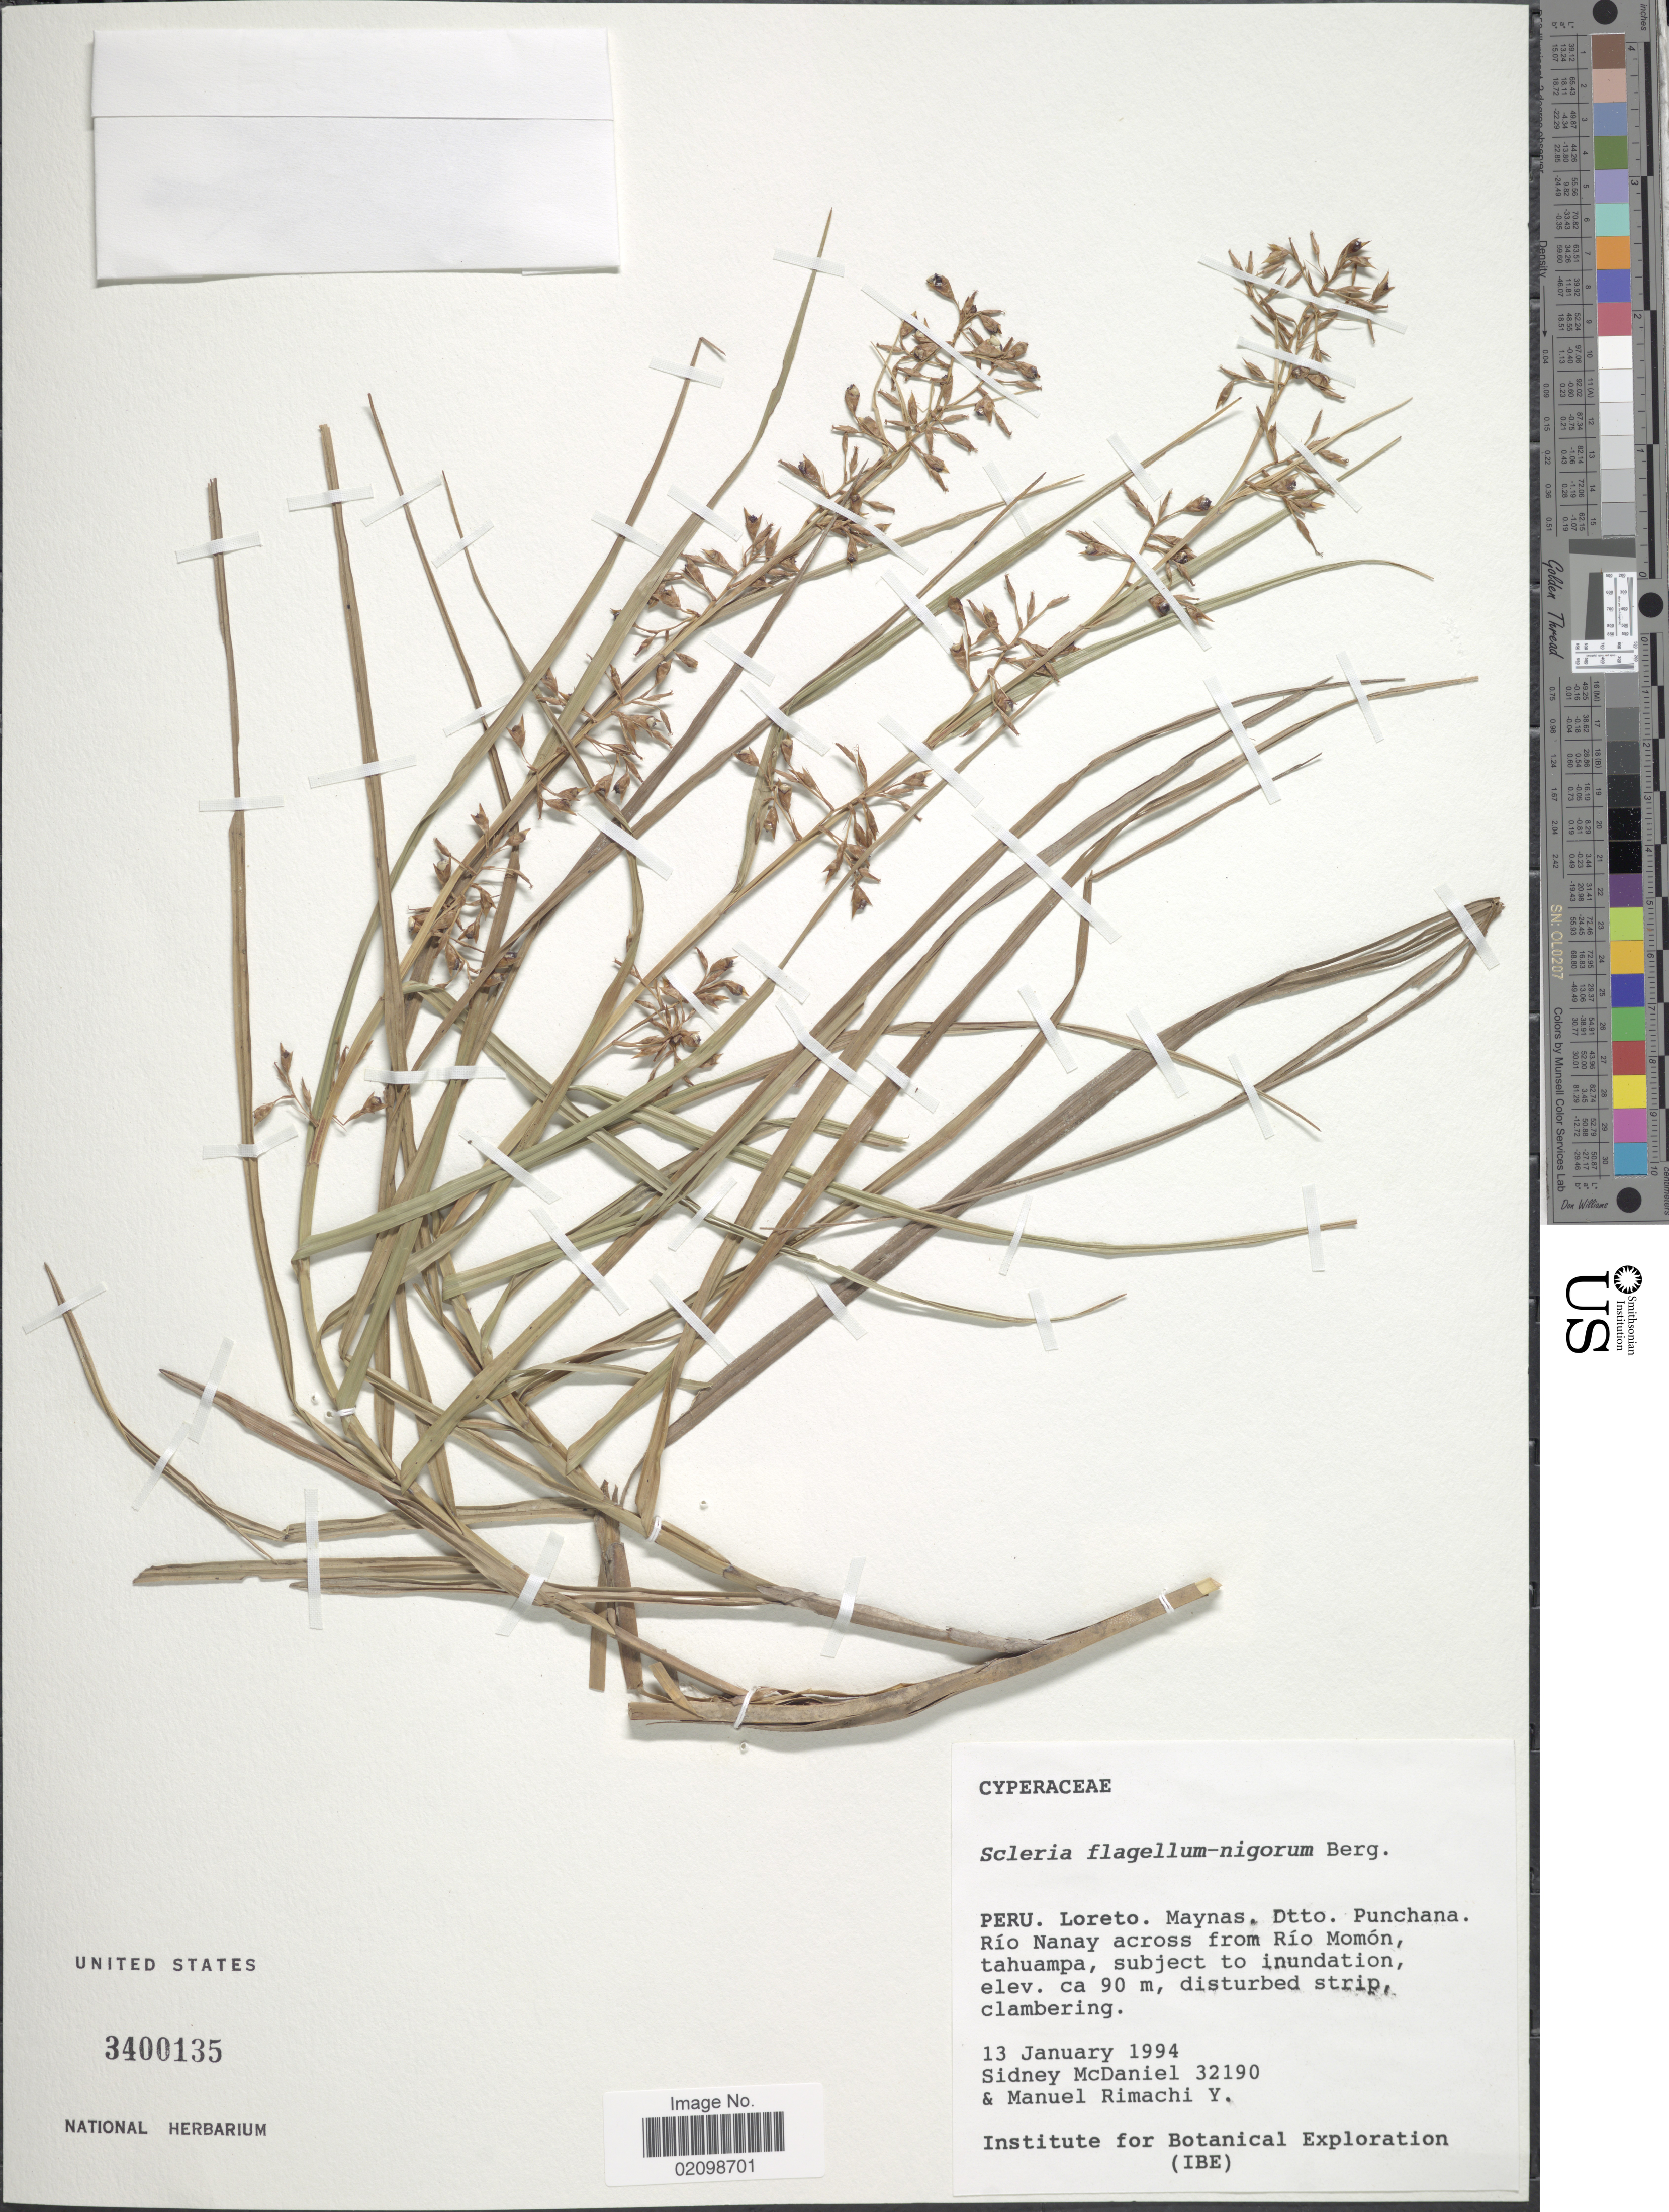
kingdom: Plantae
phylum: Tracheophyta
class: Liliopsida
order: Poales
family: Cyperaceae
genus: Scleria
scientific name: Scleria flagellum-nigrorum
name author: P.J. Bergius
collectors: S. McDaniel & M. Rimachi Y.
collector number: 32190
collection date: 1994-01-13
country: Peru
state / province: Loreto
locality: Peru. Loreto. Maynas. Dtto. Punchana, Rio Nanay across from Rio Momon tahuampa, subject to inundation.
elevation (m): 90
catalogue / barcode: US 3400135